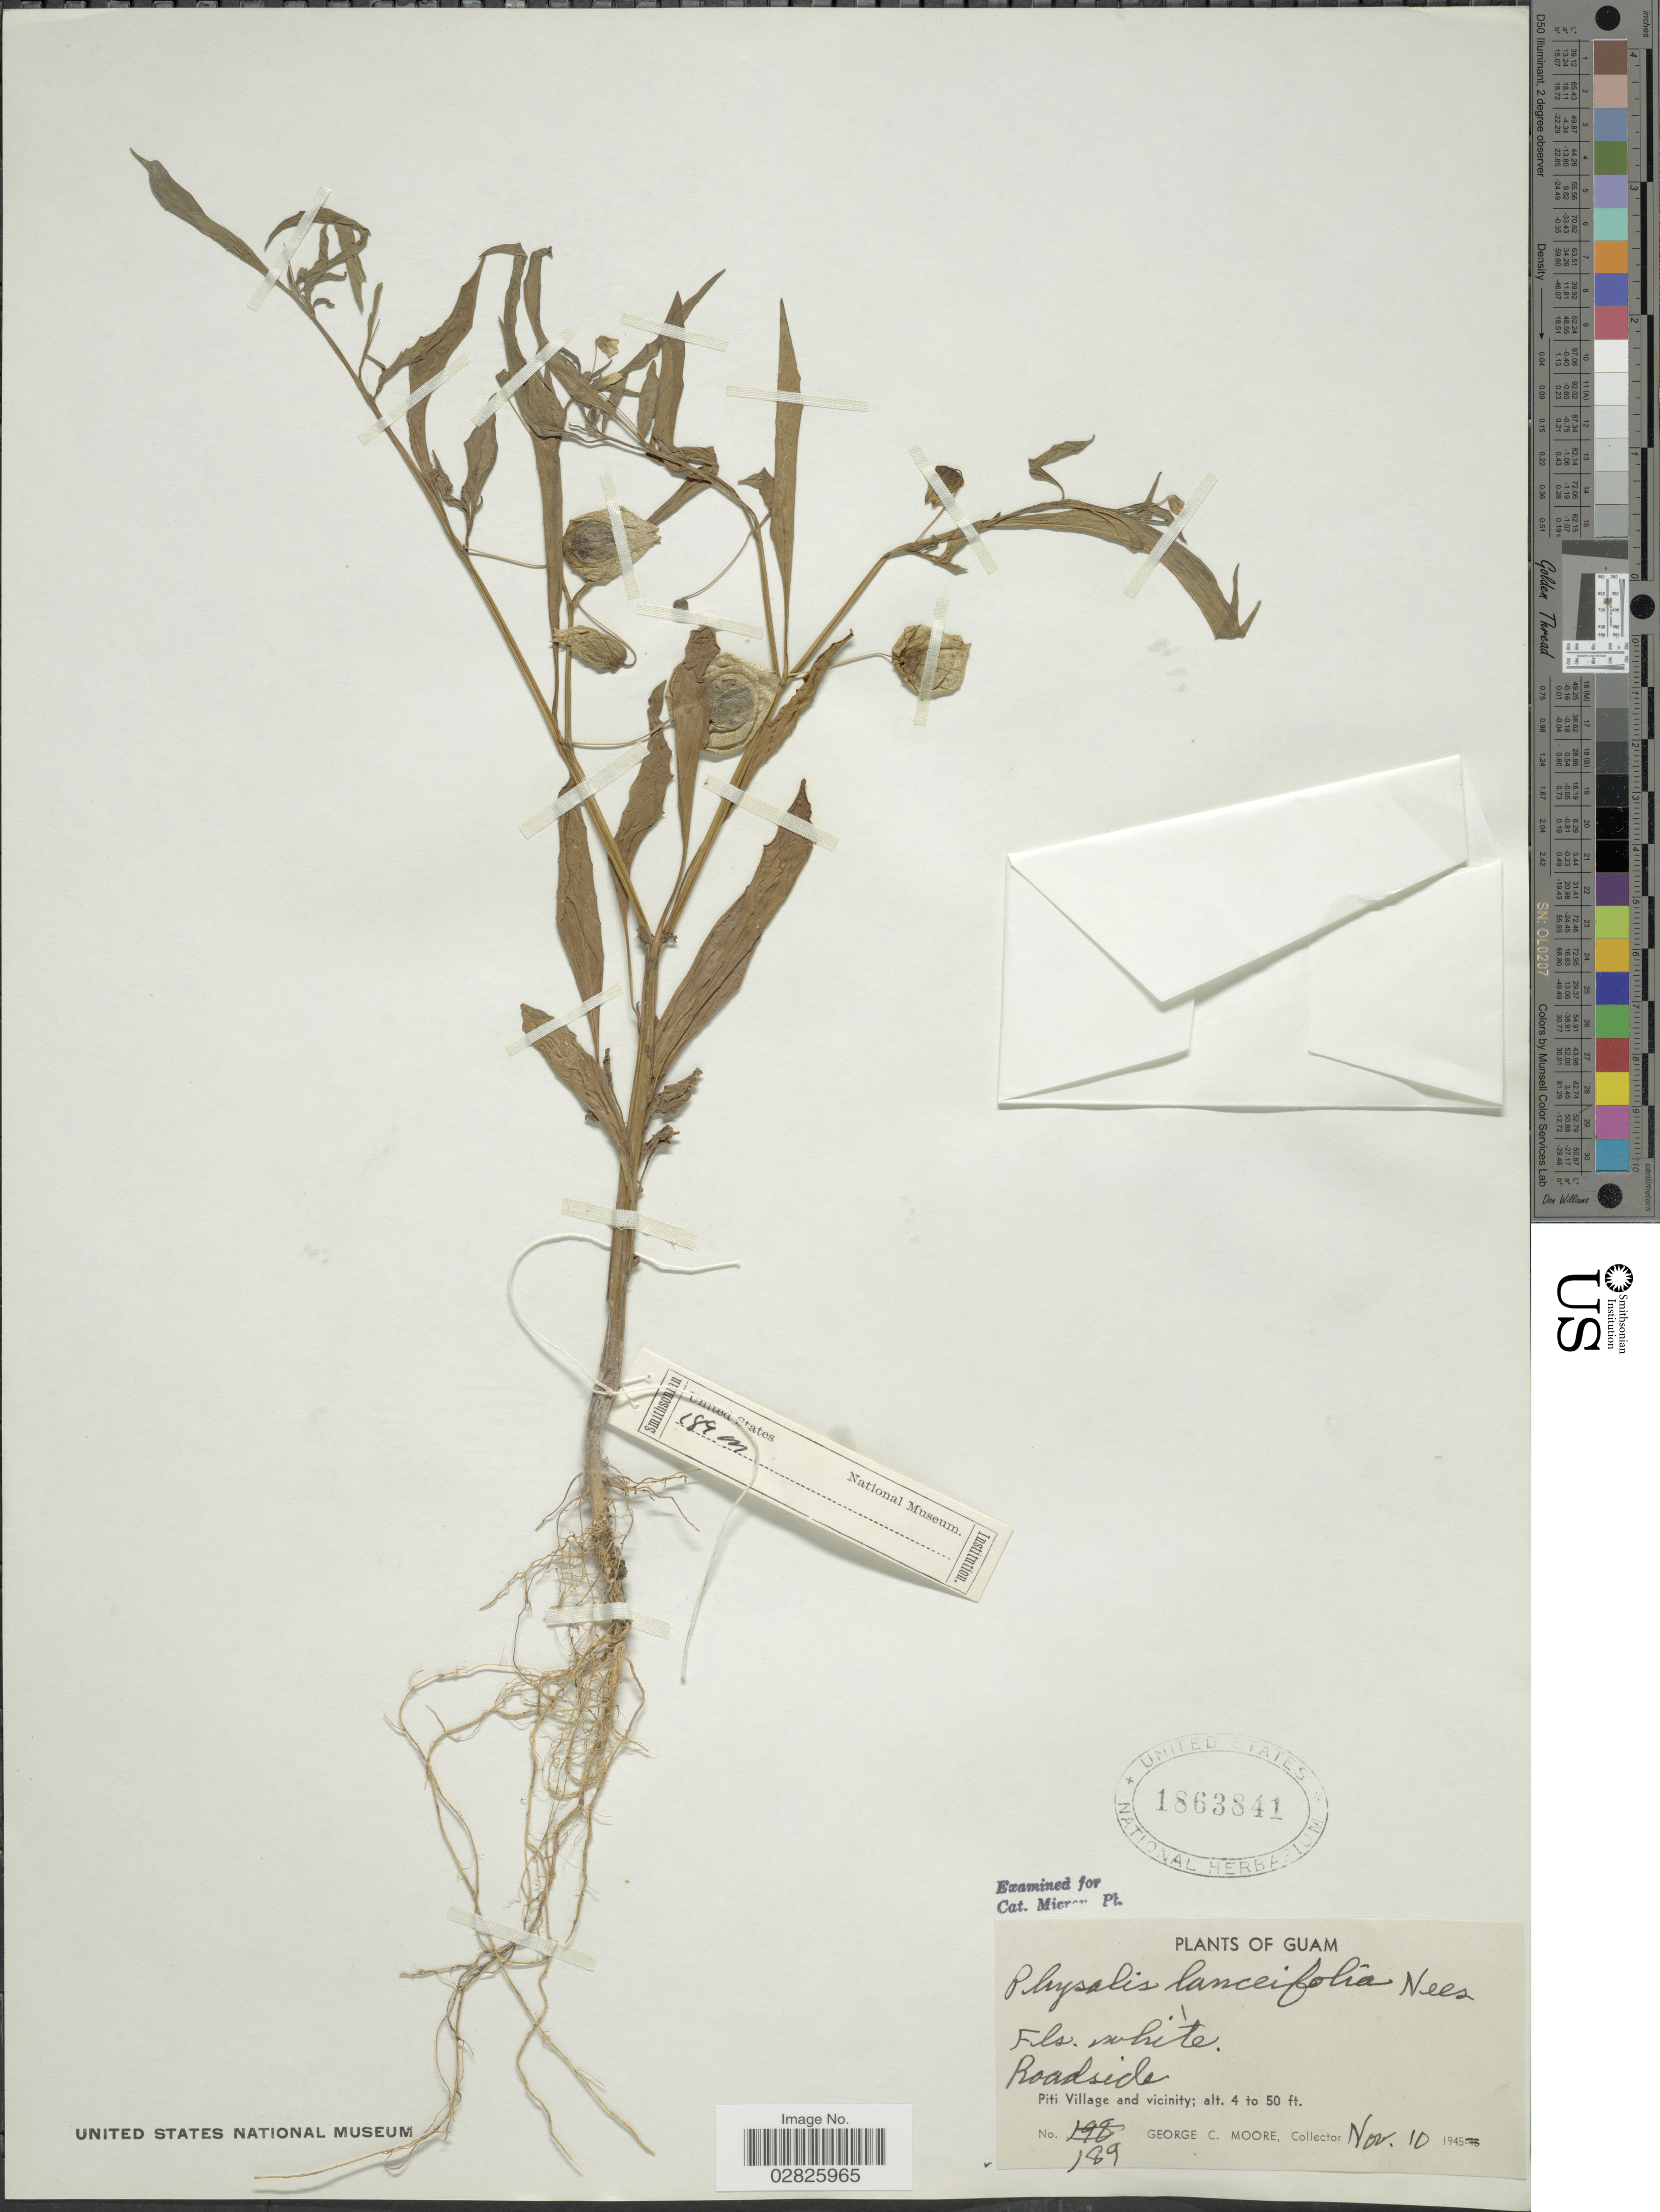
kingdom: Plantae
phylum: Tracheophyta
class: Magnoliopsida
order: Solanales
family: Solanaceae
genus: Physalis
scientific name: Physalis lanceifolia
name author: Nees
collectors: G. C. Moore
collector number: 189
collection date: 1945-11-10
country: Guam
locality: Piti Village and vicinity.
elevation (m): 1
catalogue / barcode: US 1863841